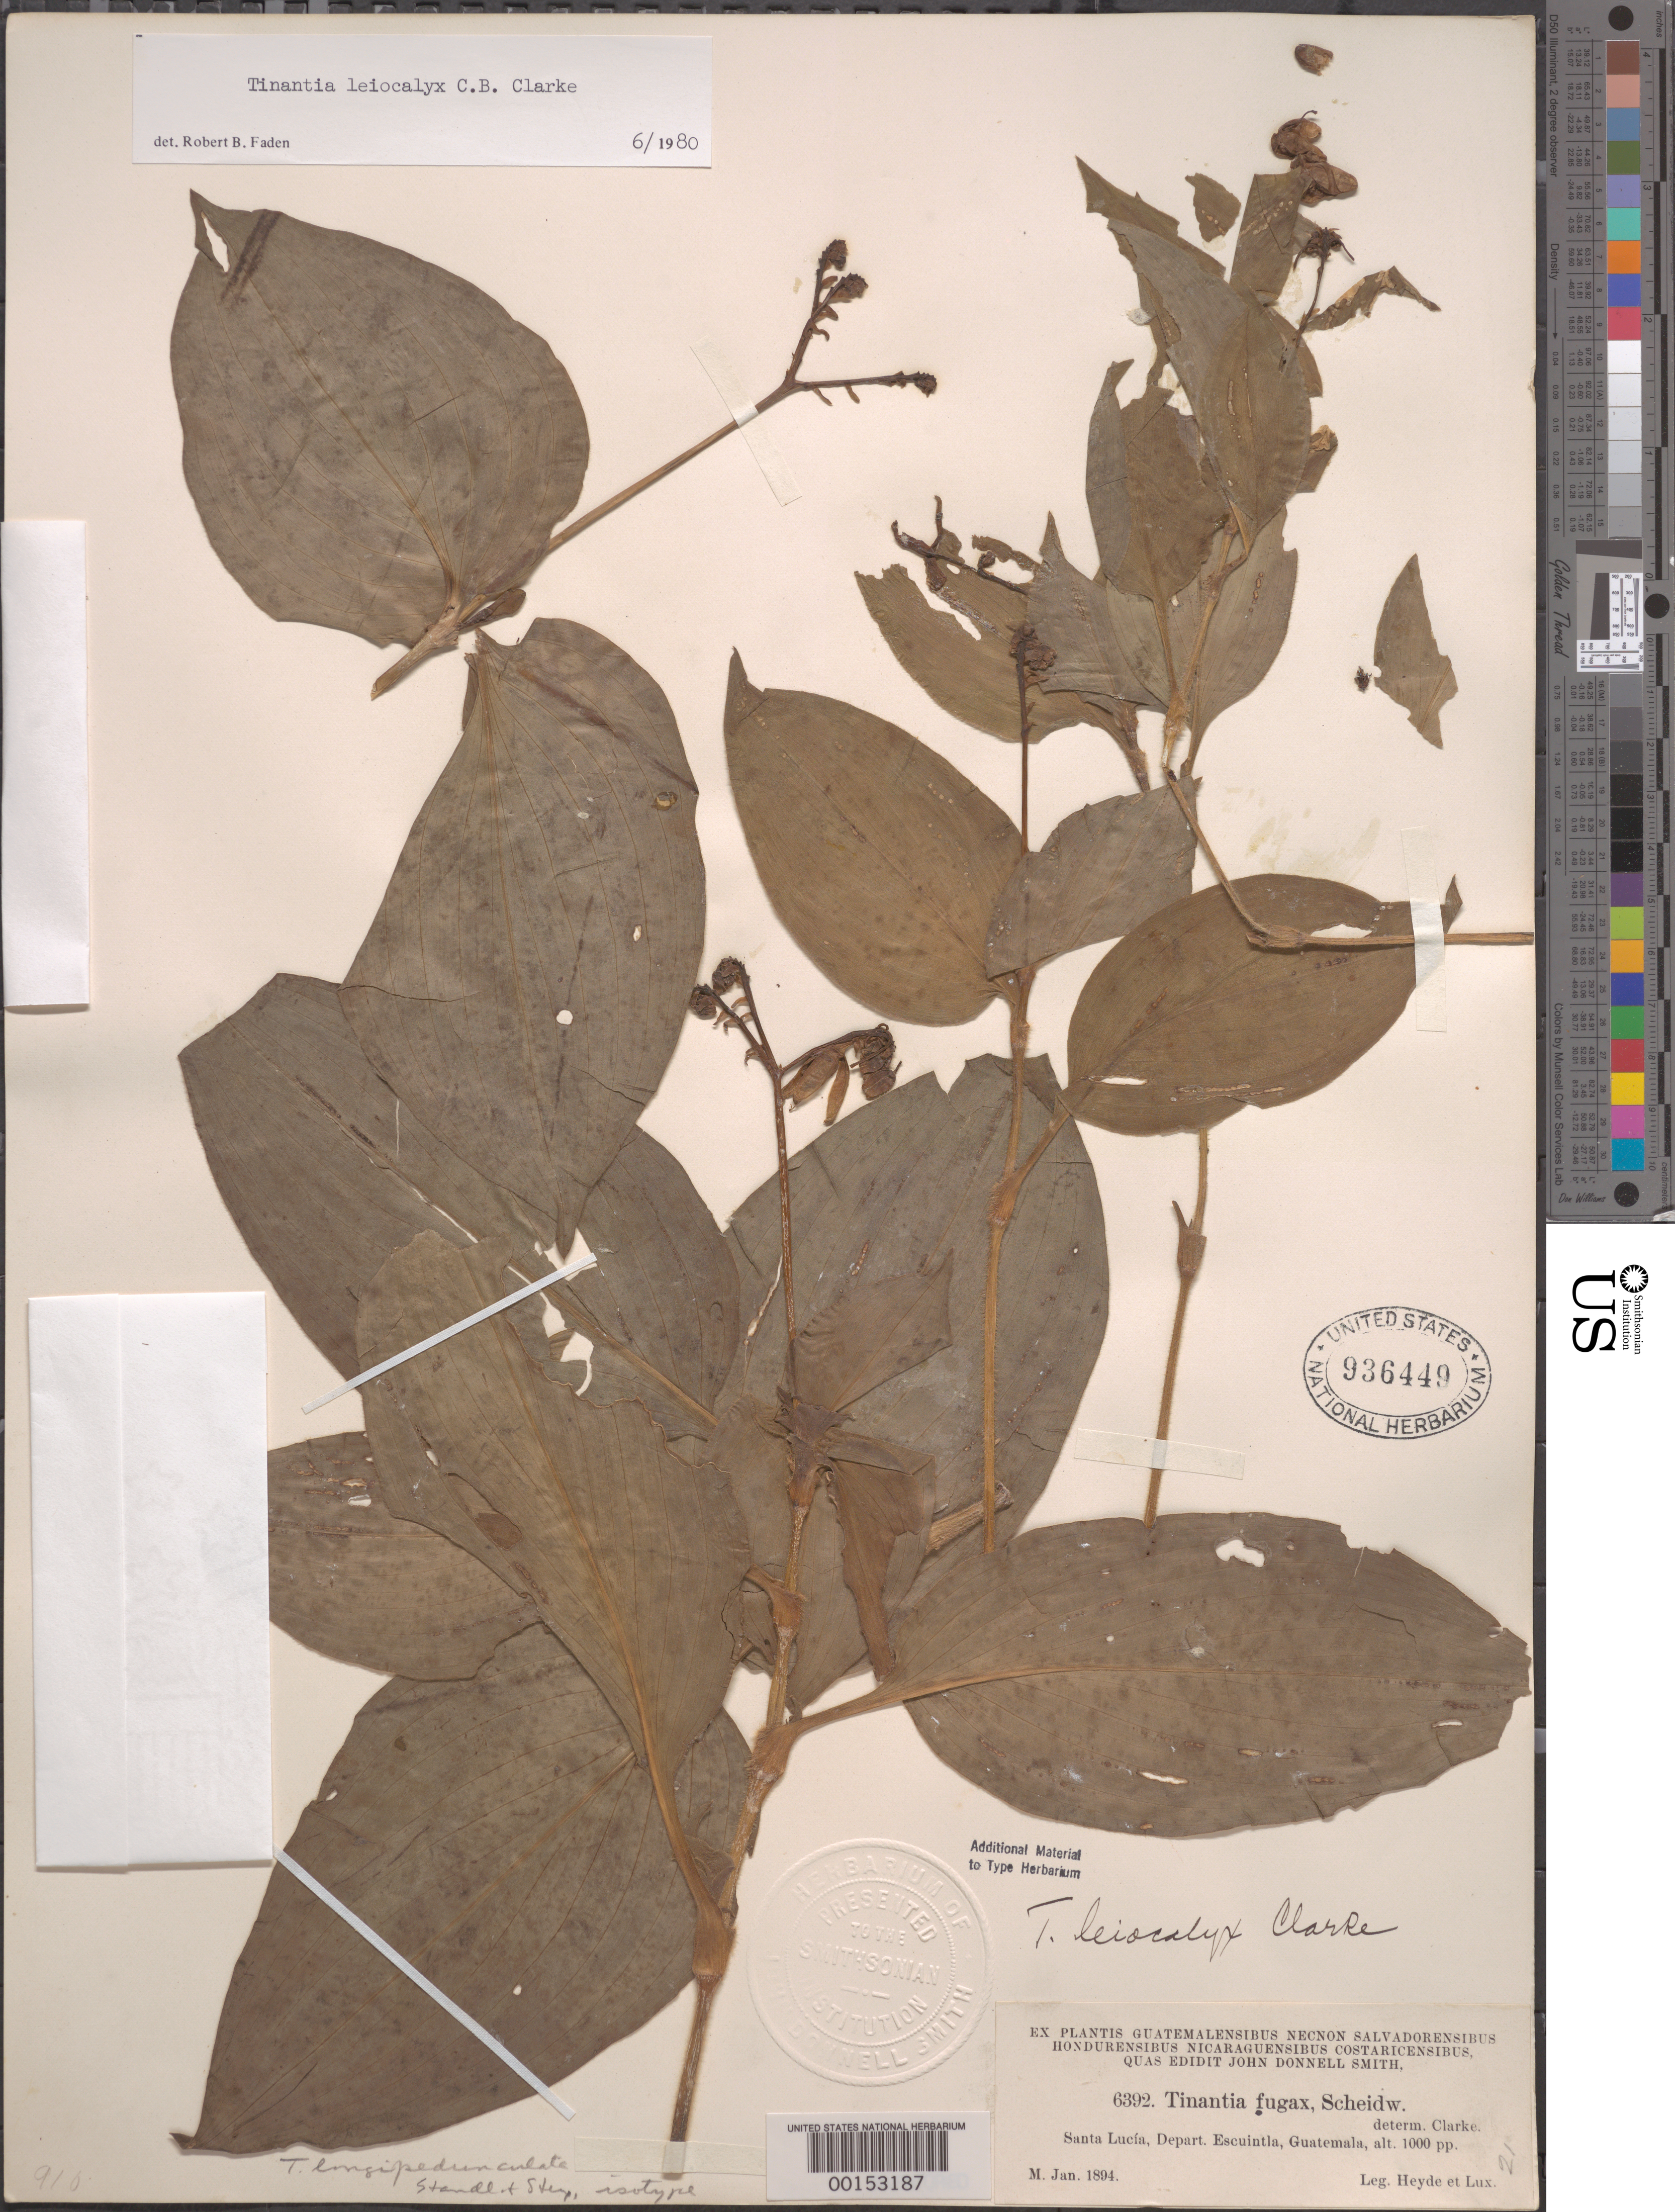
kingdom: Plantae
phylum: Tracheophyta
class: Liliopsida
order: Commelinales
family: Commelinaceae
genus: Tinantia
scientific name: Tinantia leiocalyx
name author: C.B. Clarke in Donn. Sm.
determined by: Faden, Robert B., (US), Smithsonian Institution - National Museum of Natural History (UNITED STATES)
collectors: E. T. Heyde & E. Lux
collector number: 6392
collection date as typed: Jan 1894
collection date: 1894-01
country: Guatemala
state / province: Escuintla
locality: Santa Lucia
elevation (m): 305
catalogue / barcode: US 936449